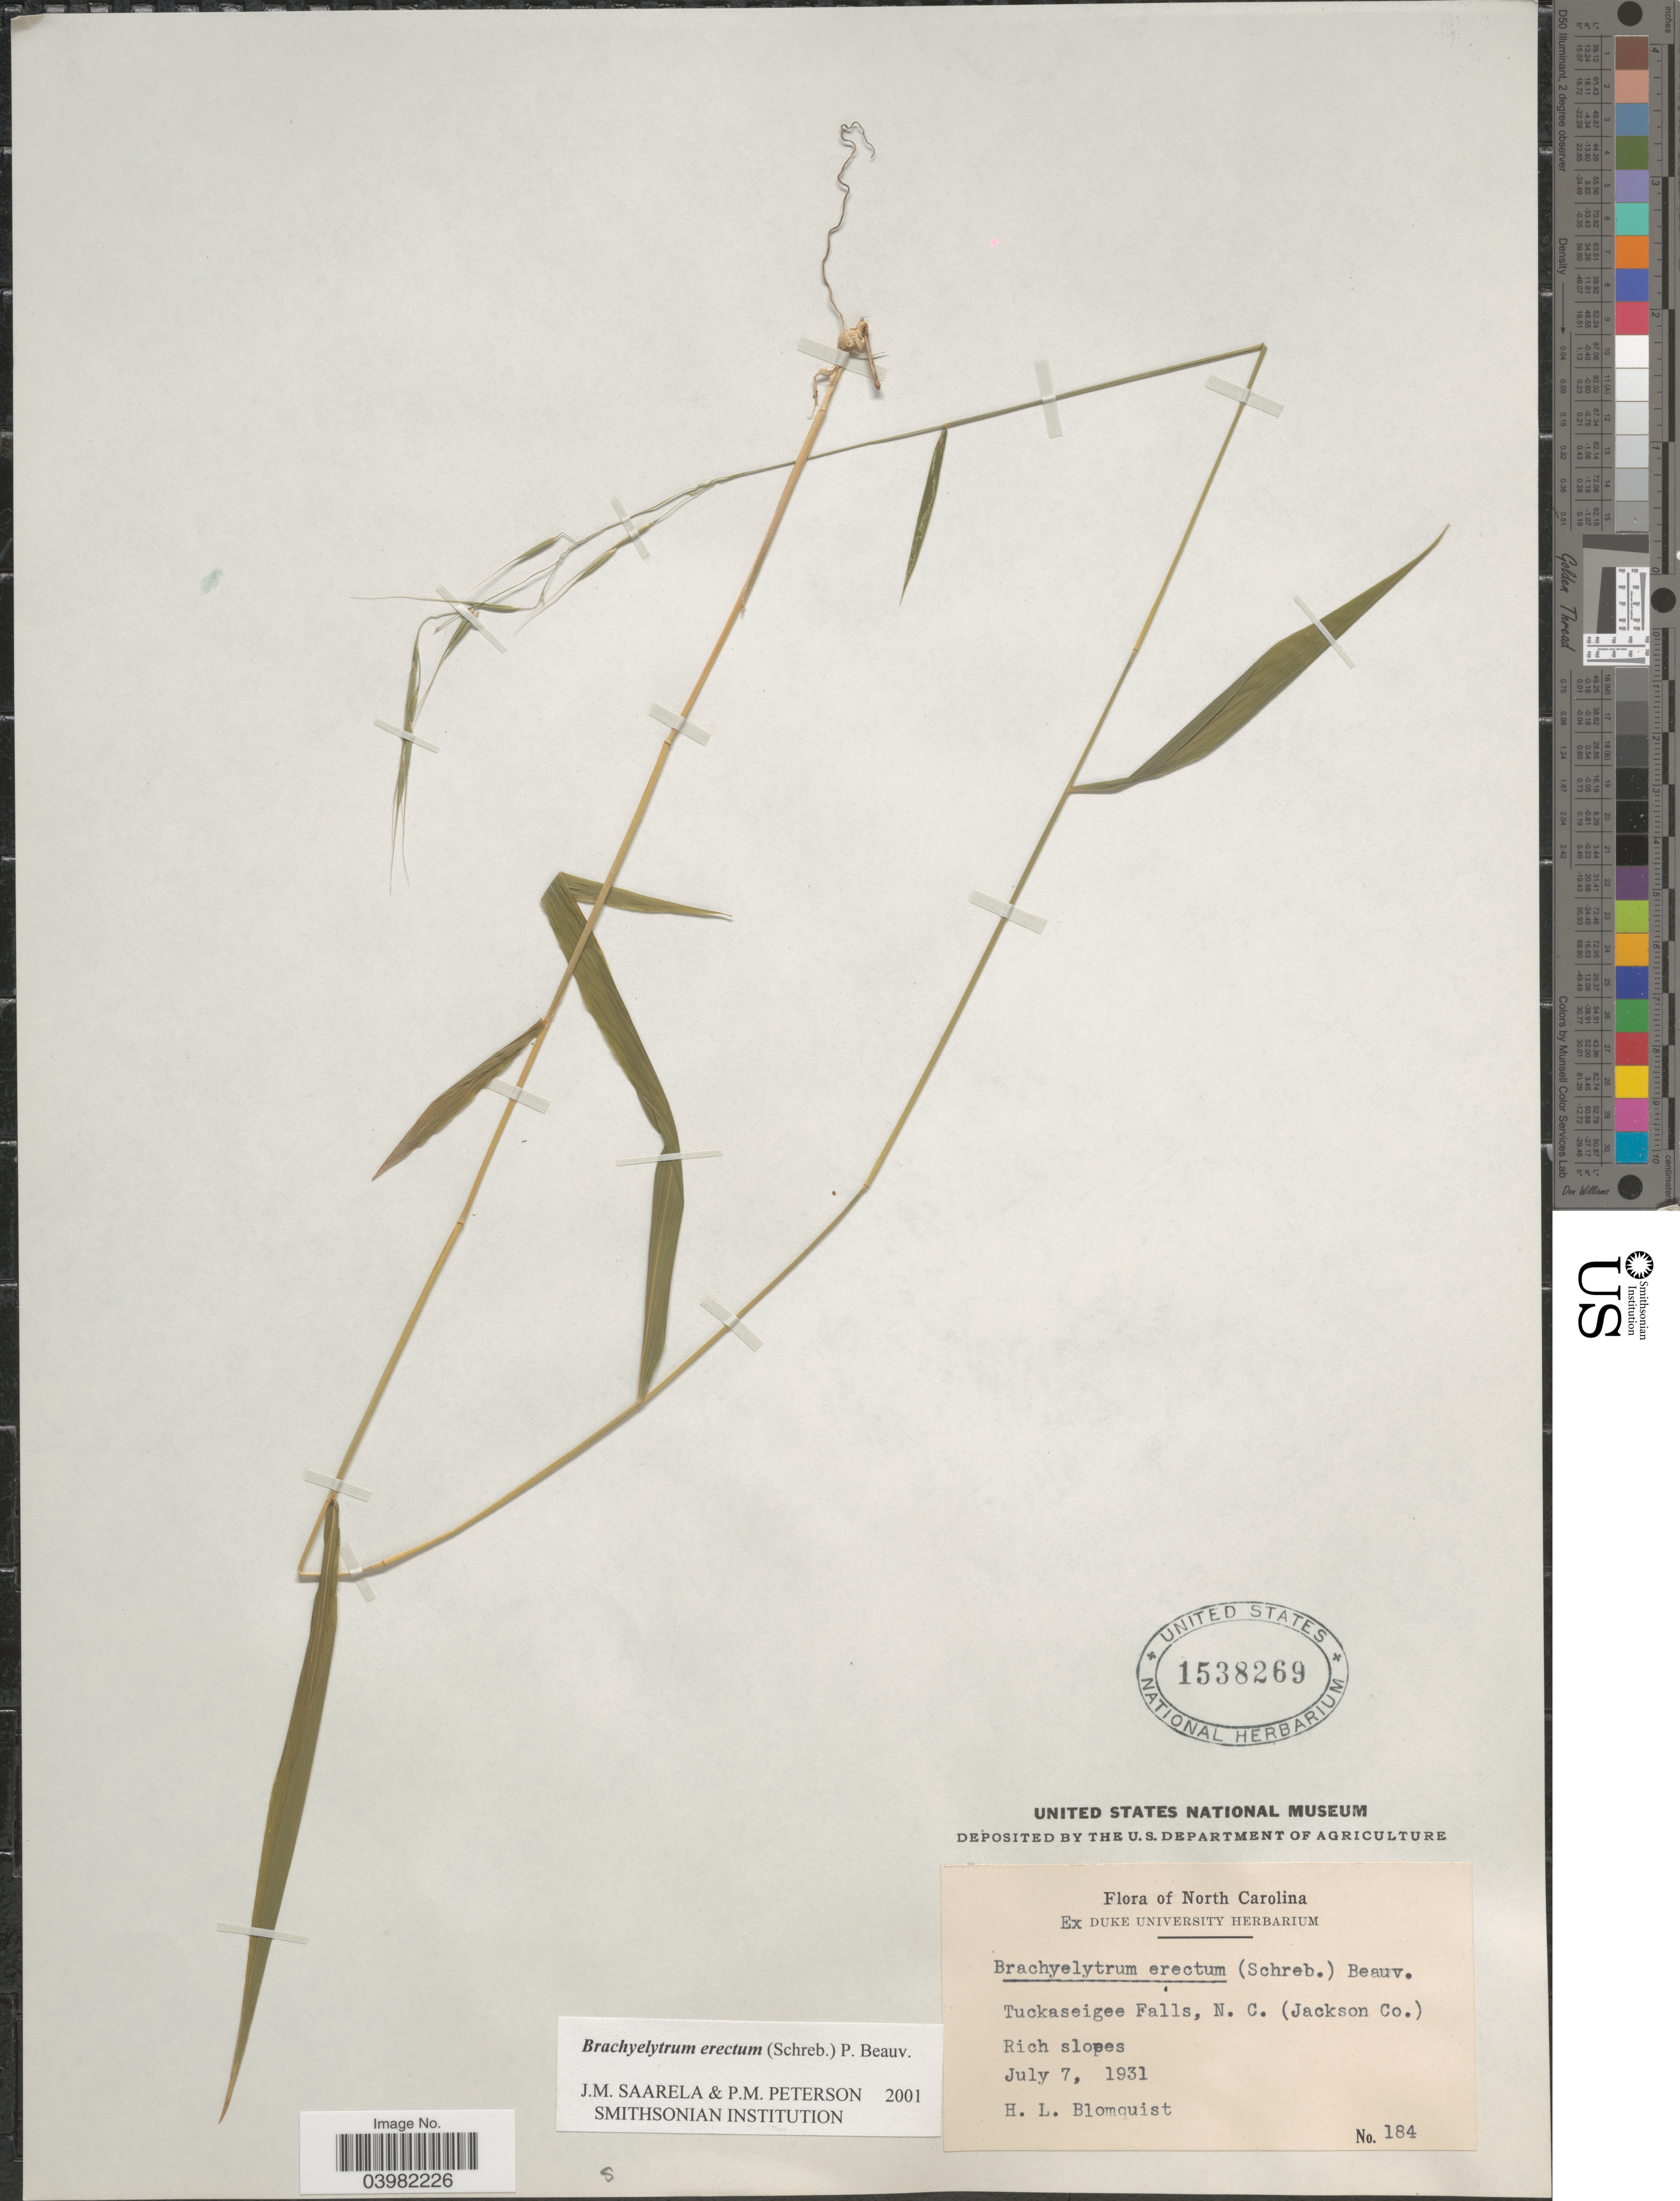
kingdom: Plantae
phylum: Tracheophyta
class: Liliopsida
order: Poales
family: Poaceae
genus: Brachyelytrum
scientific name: Brachyelytrum erectum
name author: (Schreb.) P. Beauv.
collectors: H. Blomquist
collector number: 184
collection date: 1931-07-07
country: United States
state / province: North Carolina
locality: Tuckaseigee Falls (Jackson Co).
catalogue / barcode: US 1538269